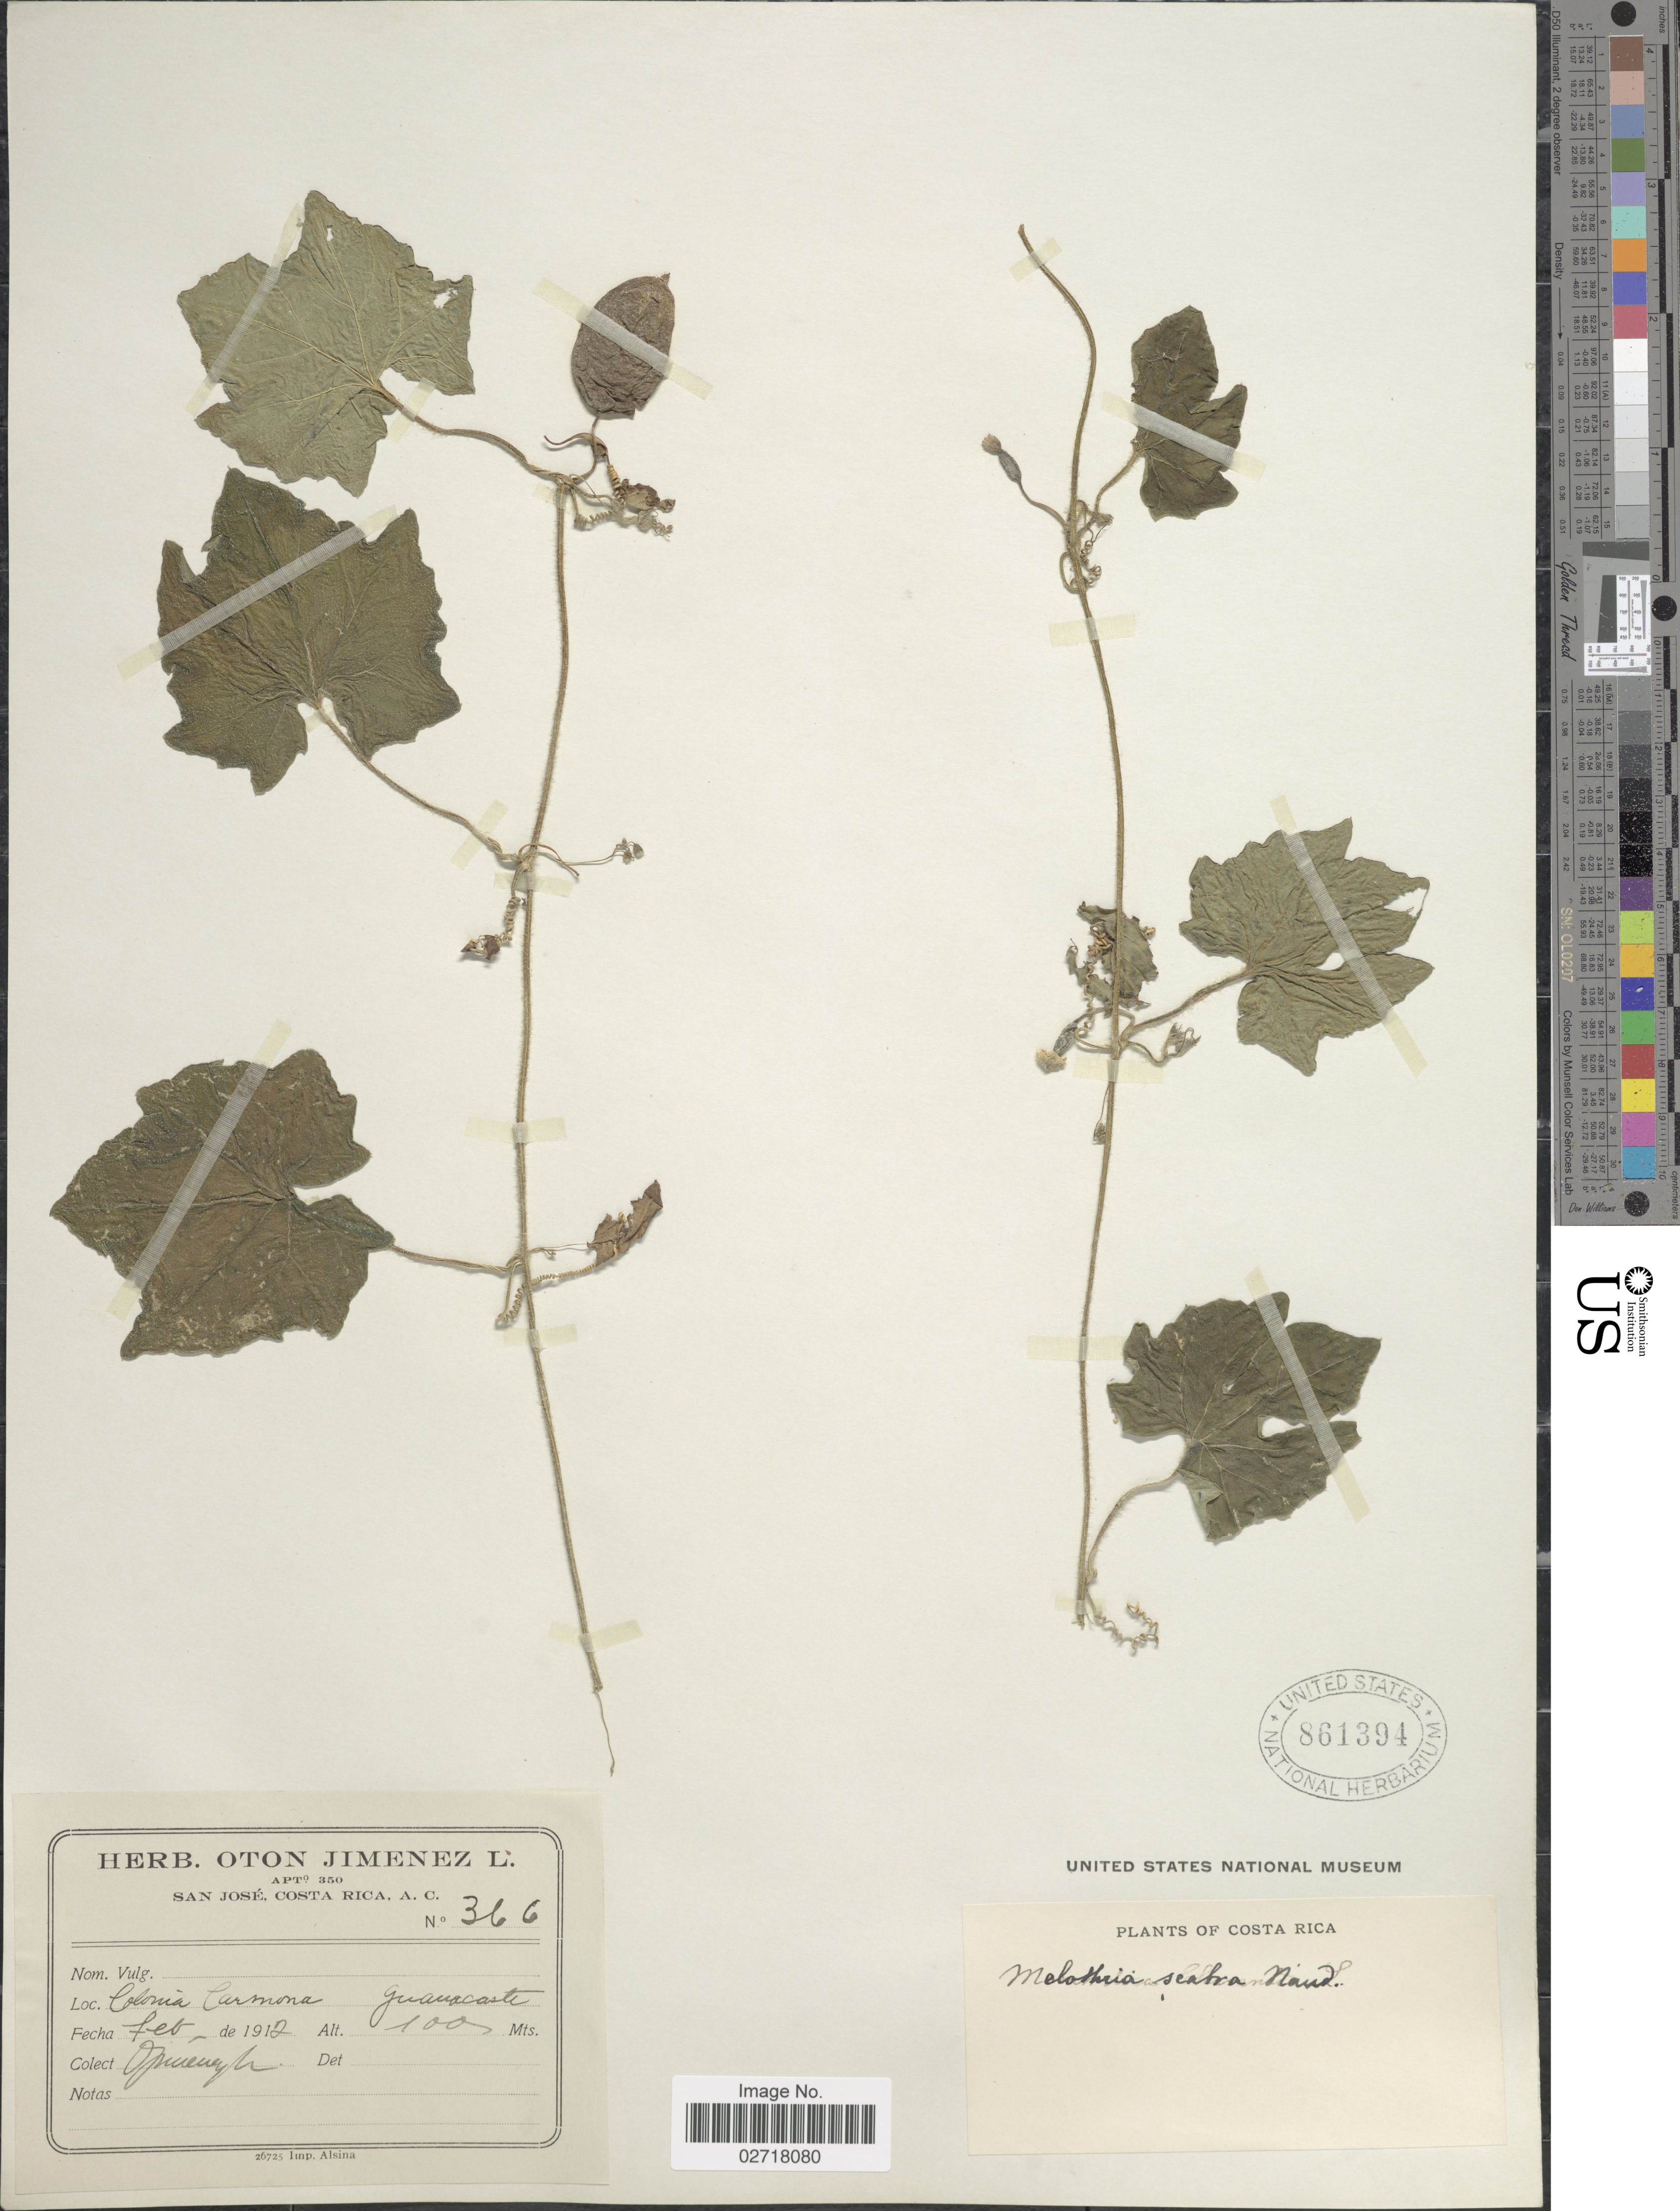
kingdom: Plantae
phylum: Tracheophyta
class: Magnoliopsida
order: Cucurbitales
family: Cucurbitaceae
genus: Melothria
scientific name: Melothria scabra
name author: Naudin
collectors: O. Jiménez L.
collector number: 366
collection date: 1912-02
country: Costa Rica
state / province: Guanacaste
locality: Colonia Carmona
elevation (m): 100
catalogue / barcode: US 861394